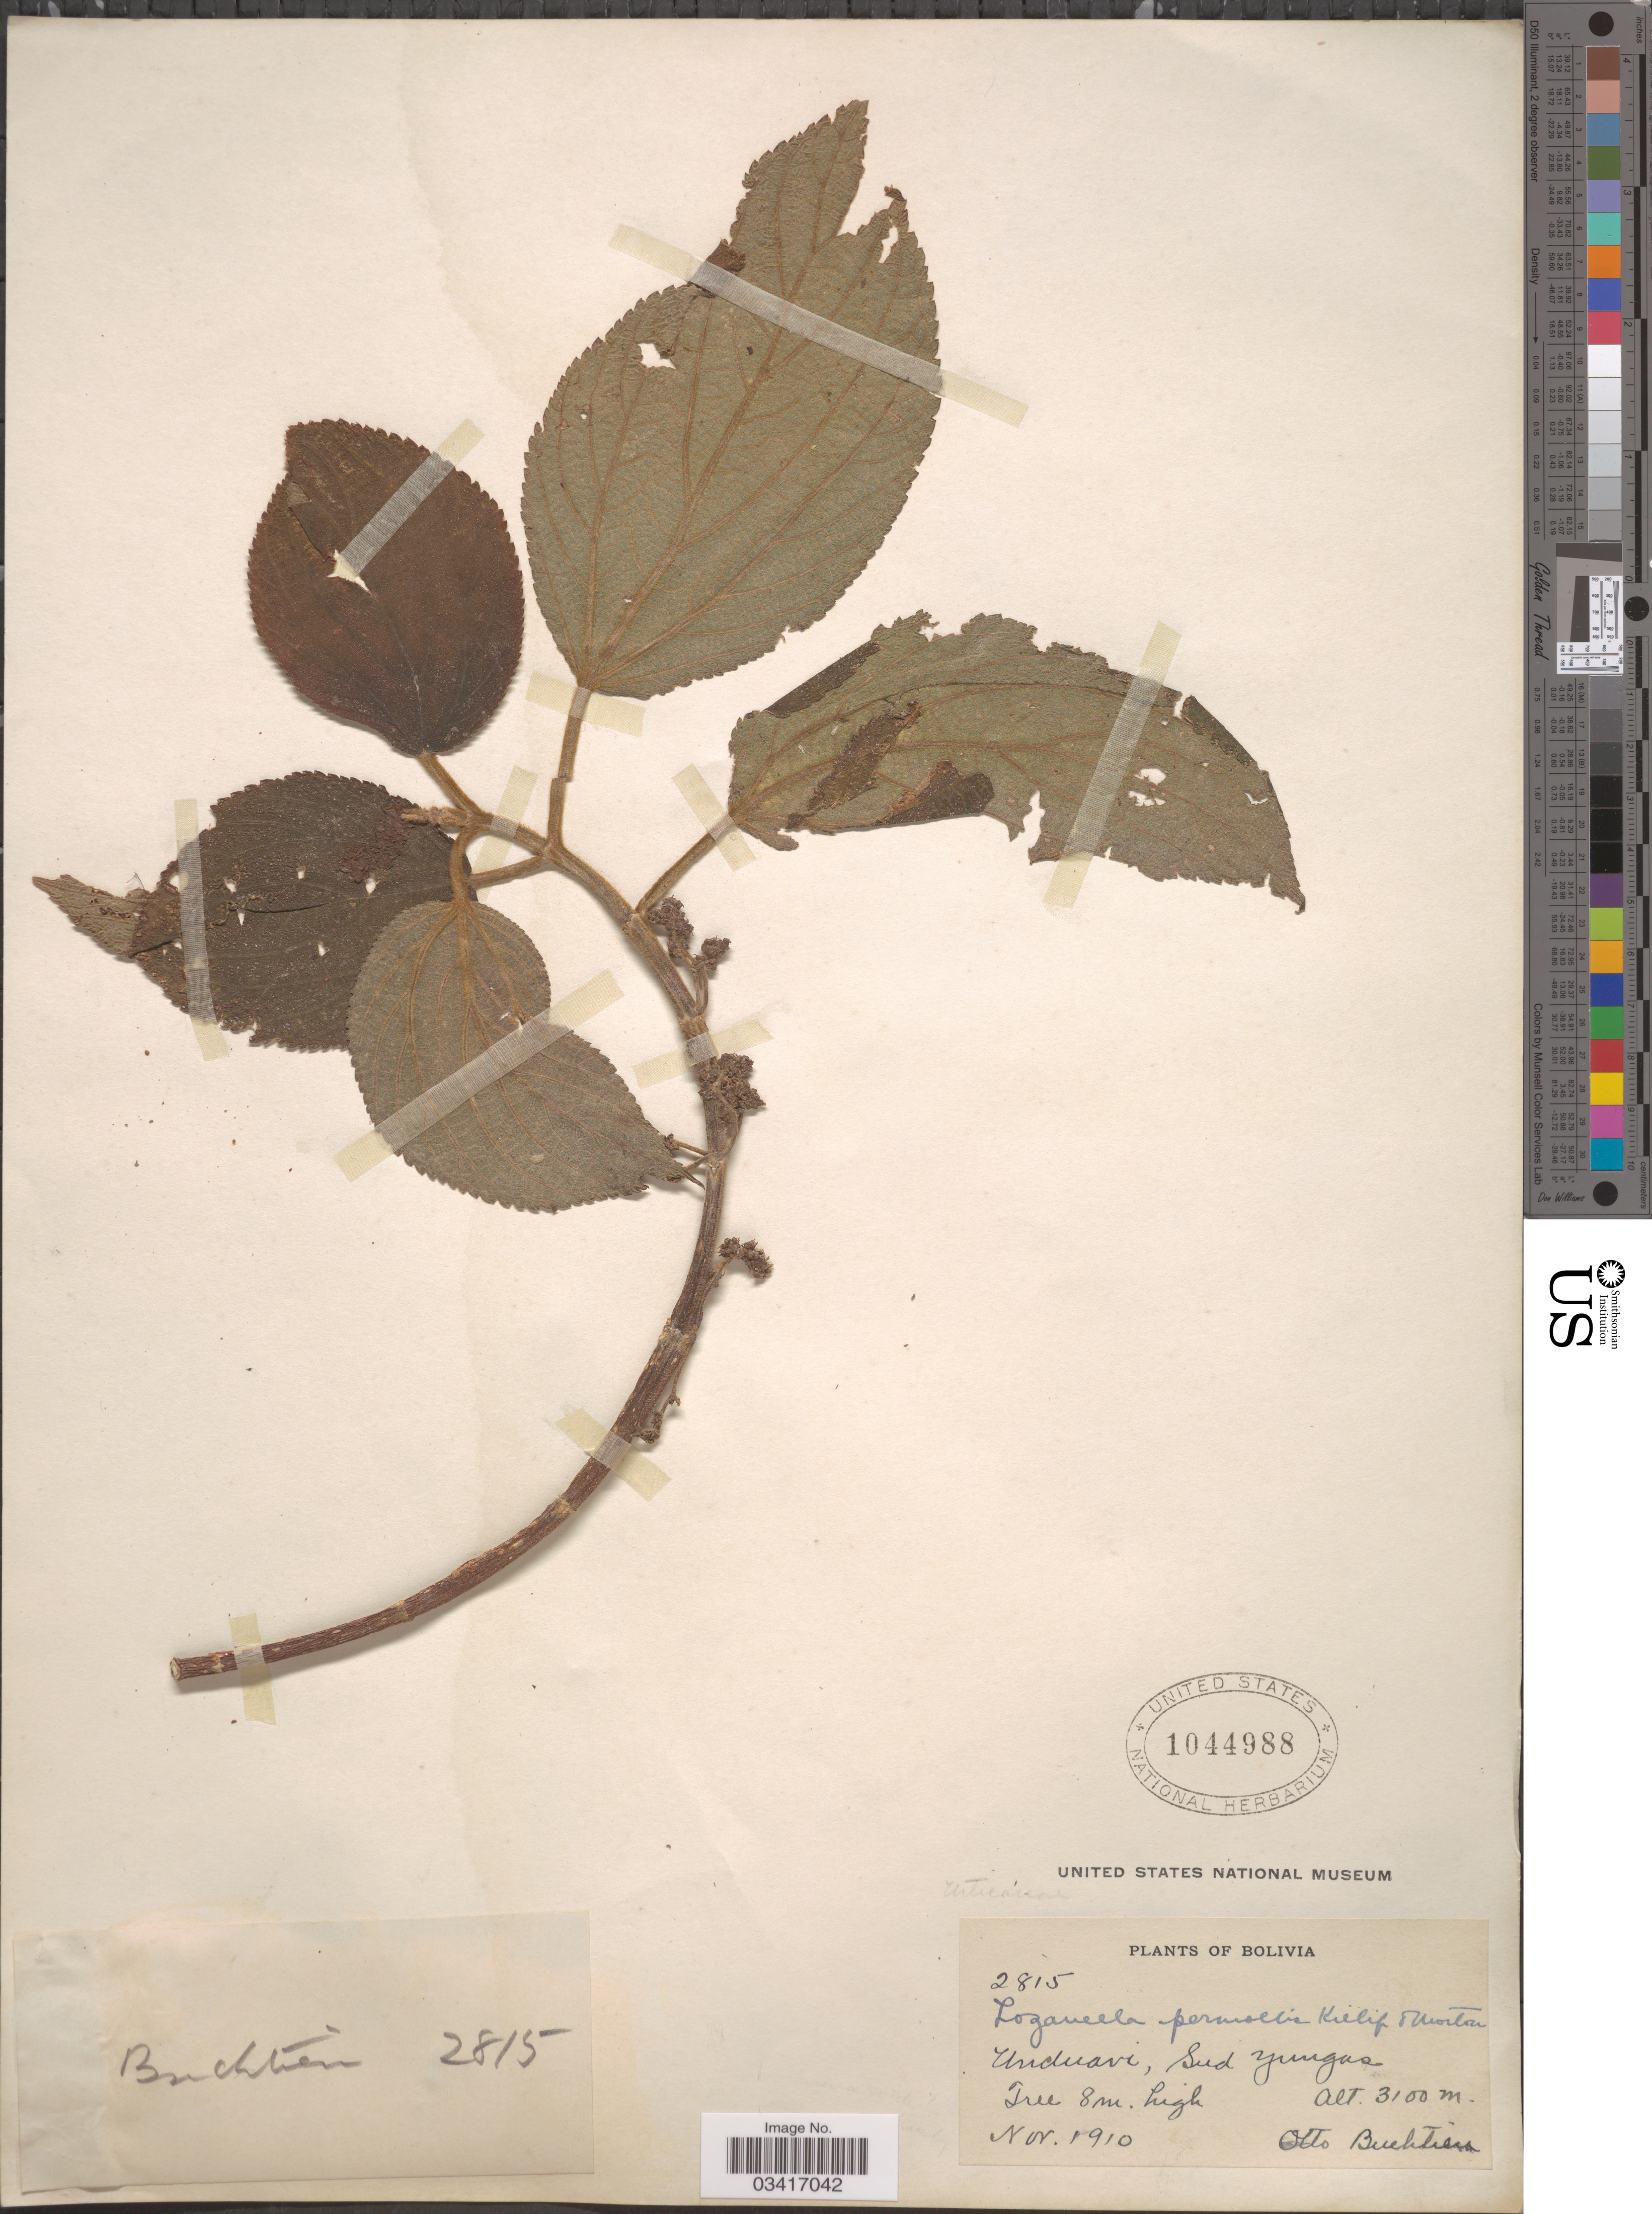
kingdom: Plantae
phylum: Tracheophyta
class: Magnoliopsida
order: Rosales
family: Cannabaceae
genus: Lozanella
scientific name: Lozanella permollis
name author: Killip & C.V. Morton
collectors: O. Buchtien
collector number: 2815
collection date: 1910-11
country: Bolivia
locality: Unduavi, Sud yungas.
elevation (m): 3100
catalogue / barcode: US 1044988